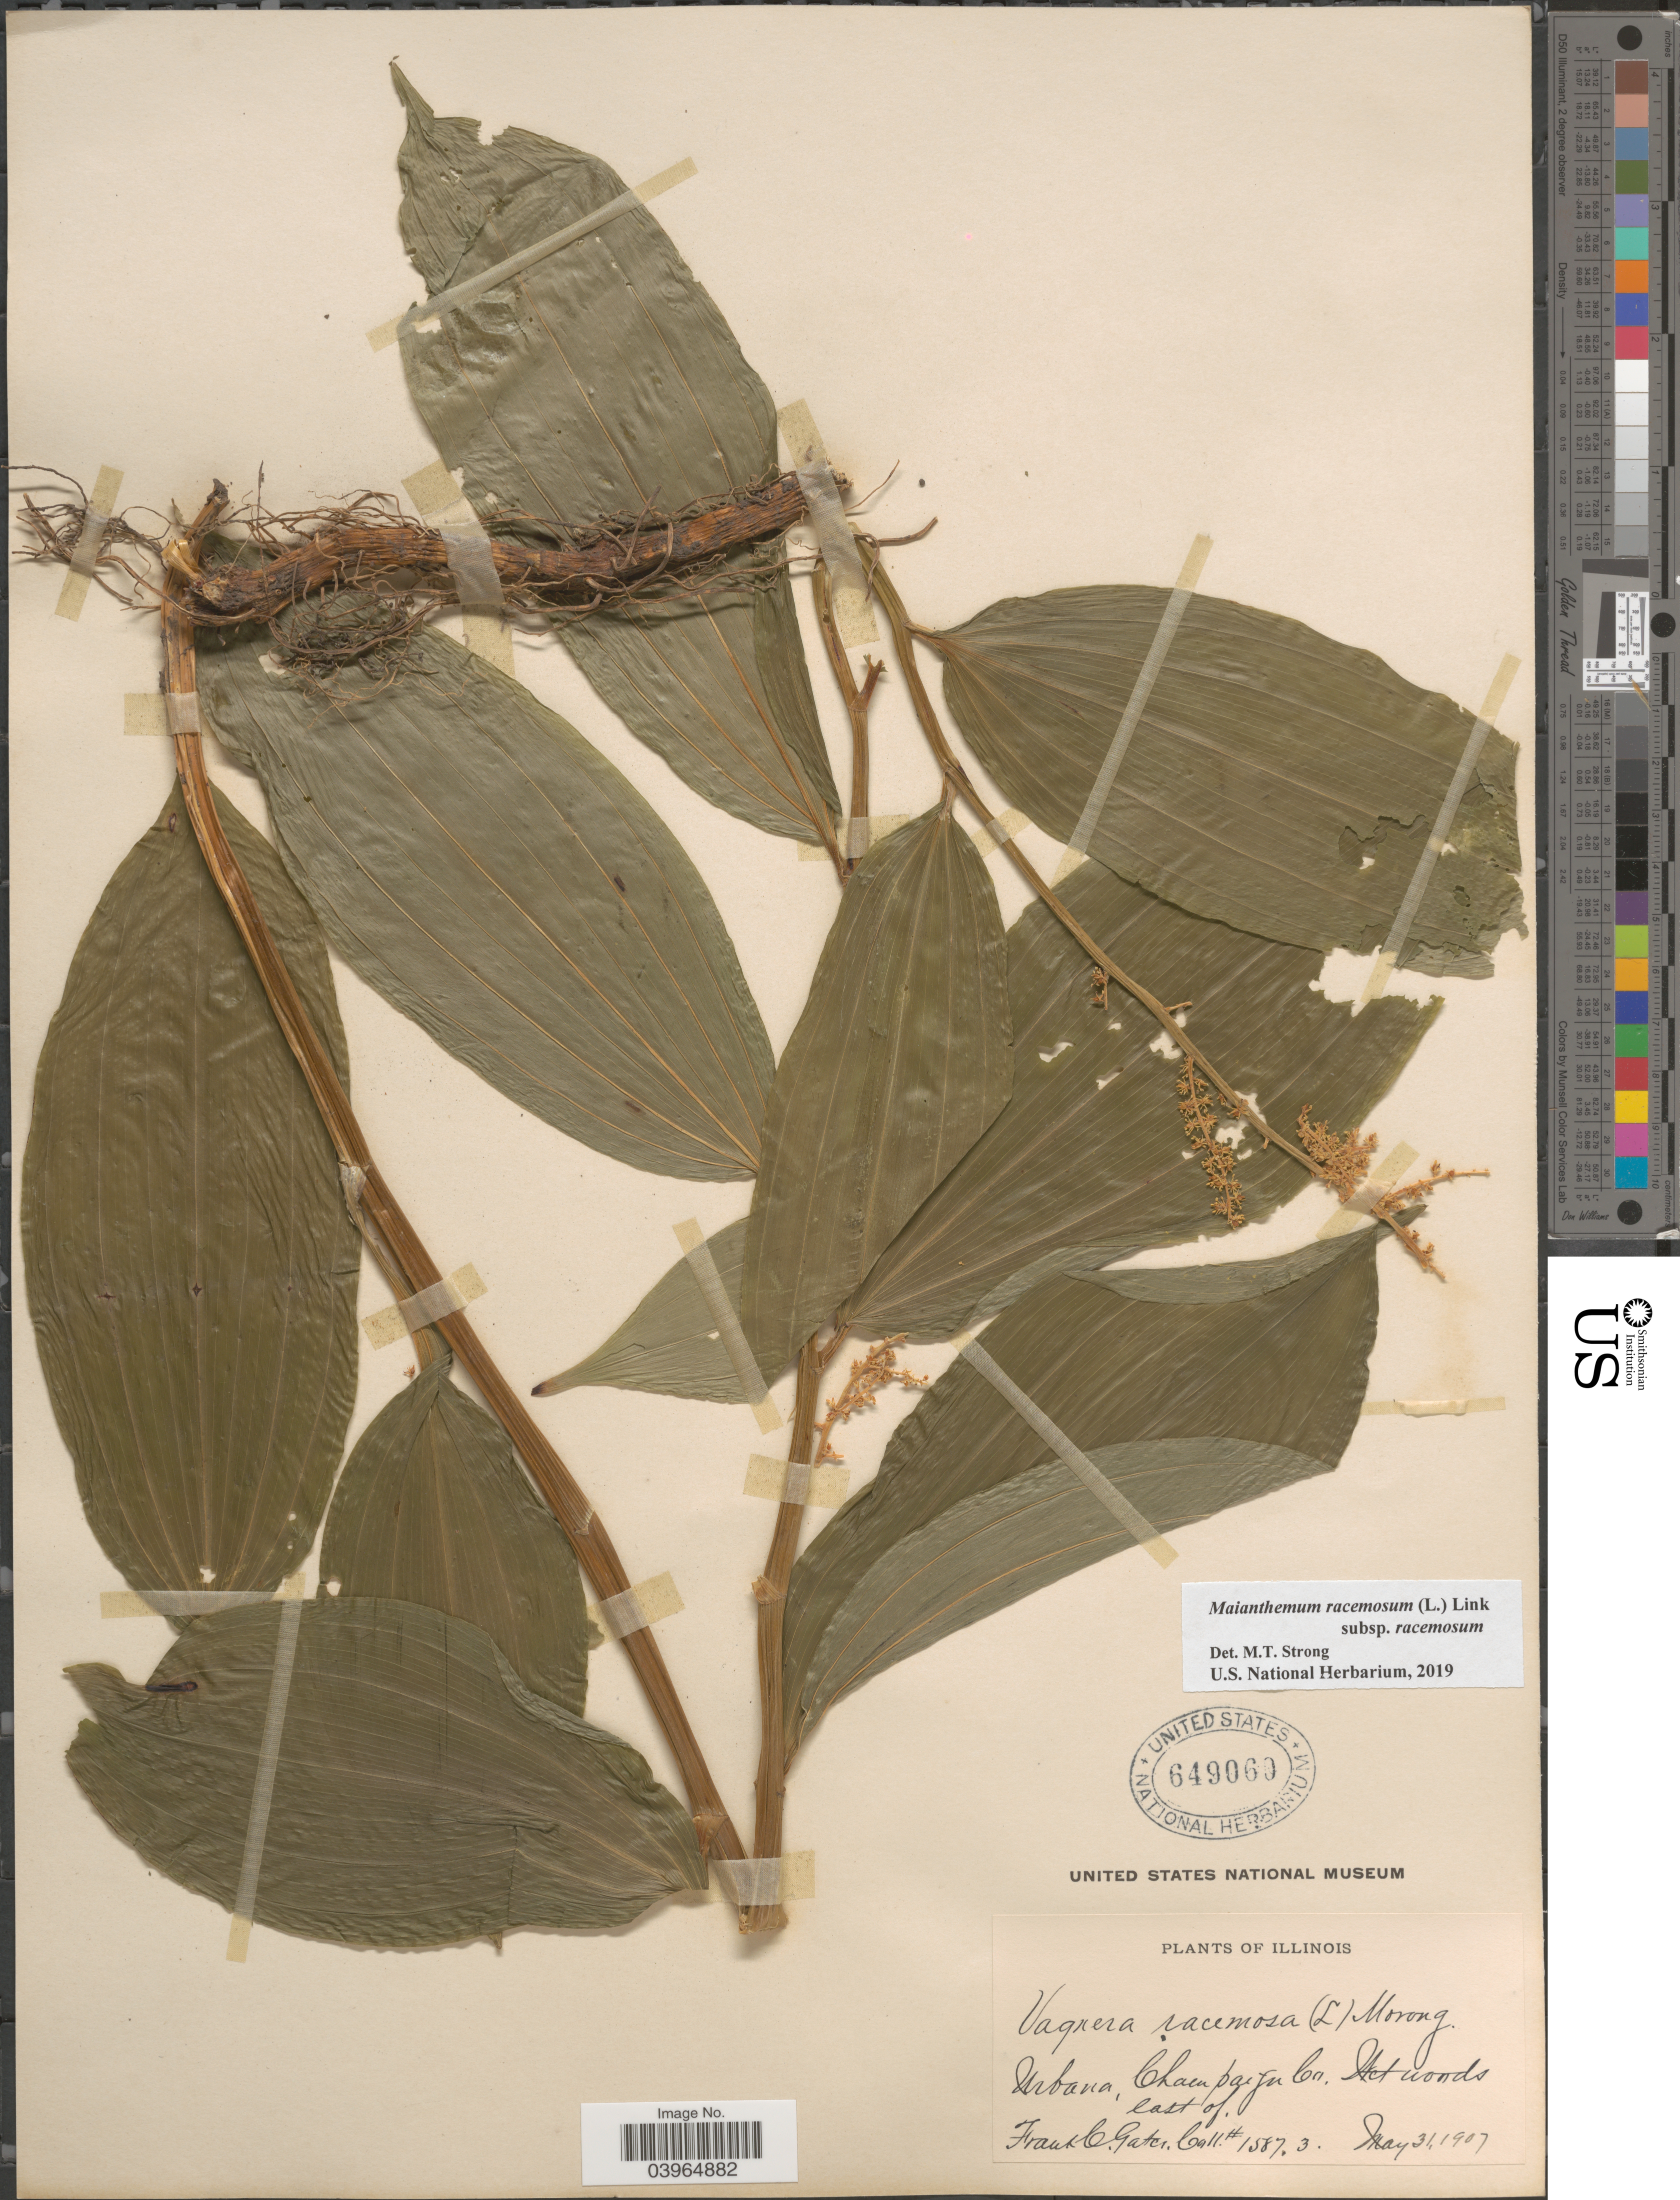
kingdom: Plantae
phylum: Tracheophyta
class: Liliopsida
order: Asparagales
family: Asparagaceae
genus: Maianthemum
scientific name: Maianthemum racemosum subsp. racemosum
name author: (L.) Link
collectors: F. C. Gates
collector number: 1587,3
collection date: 1907-05-31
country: United States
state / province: Illinois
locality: Urbana, Champaign Co. East of.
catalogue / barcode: US 649060